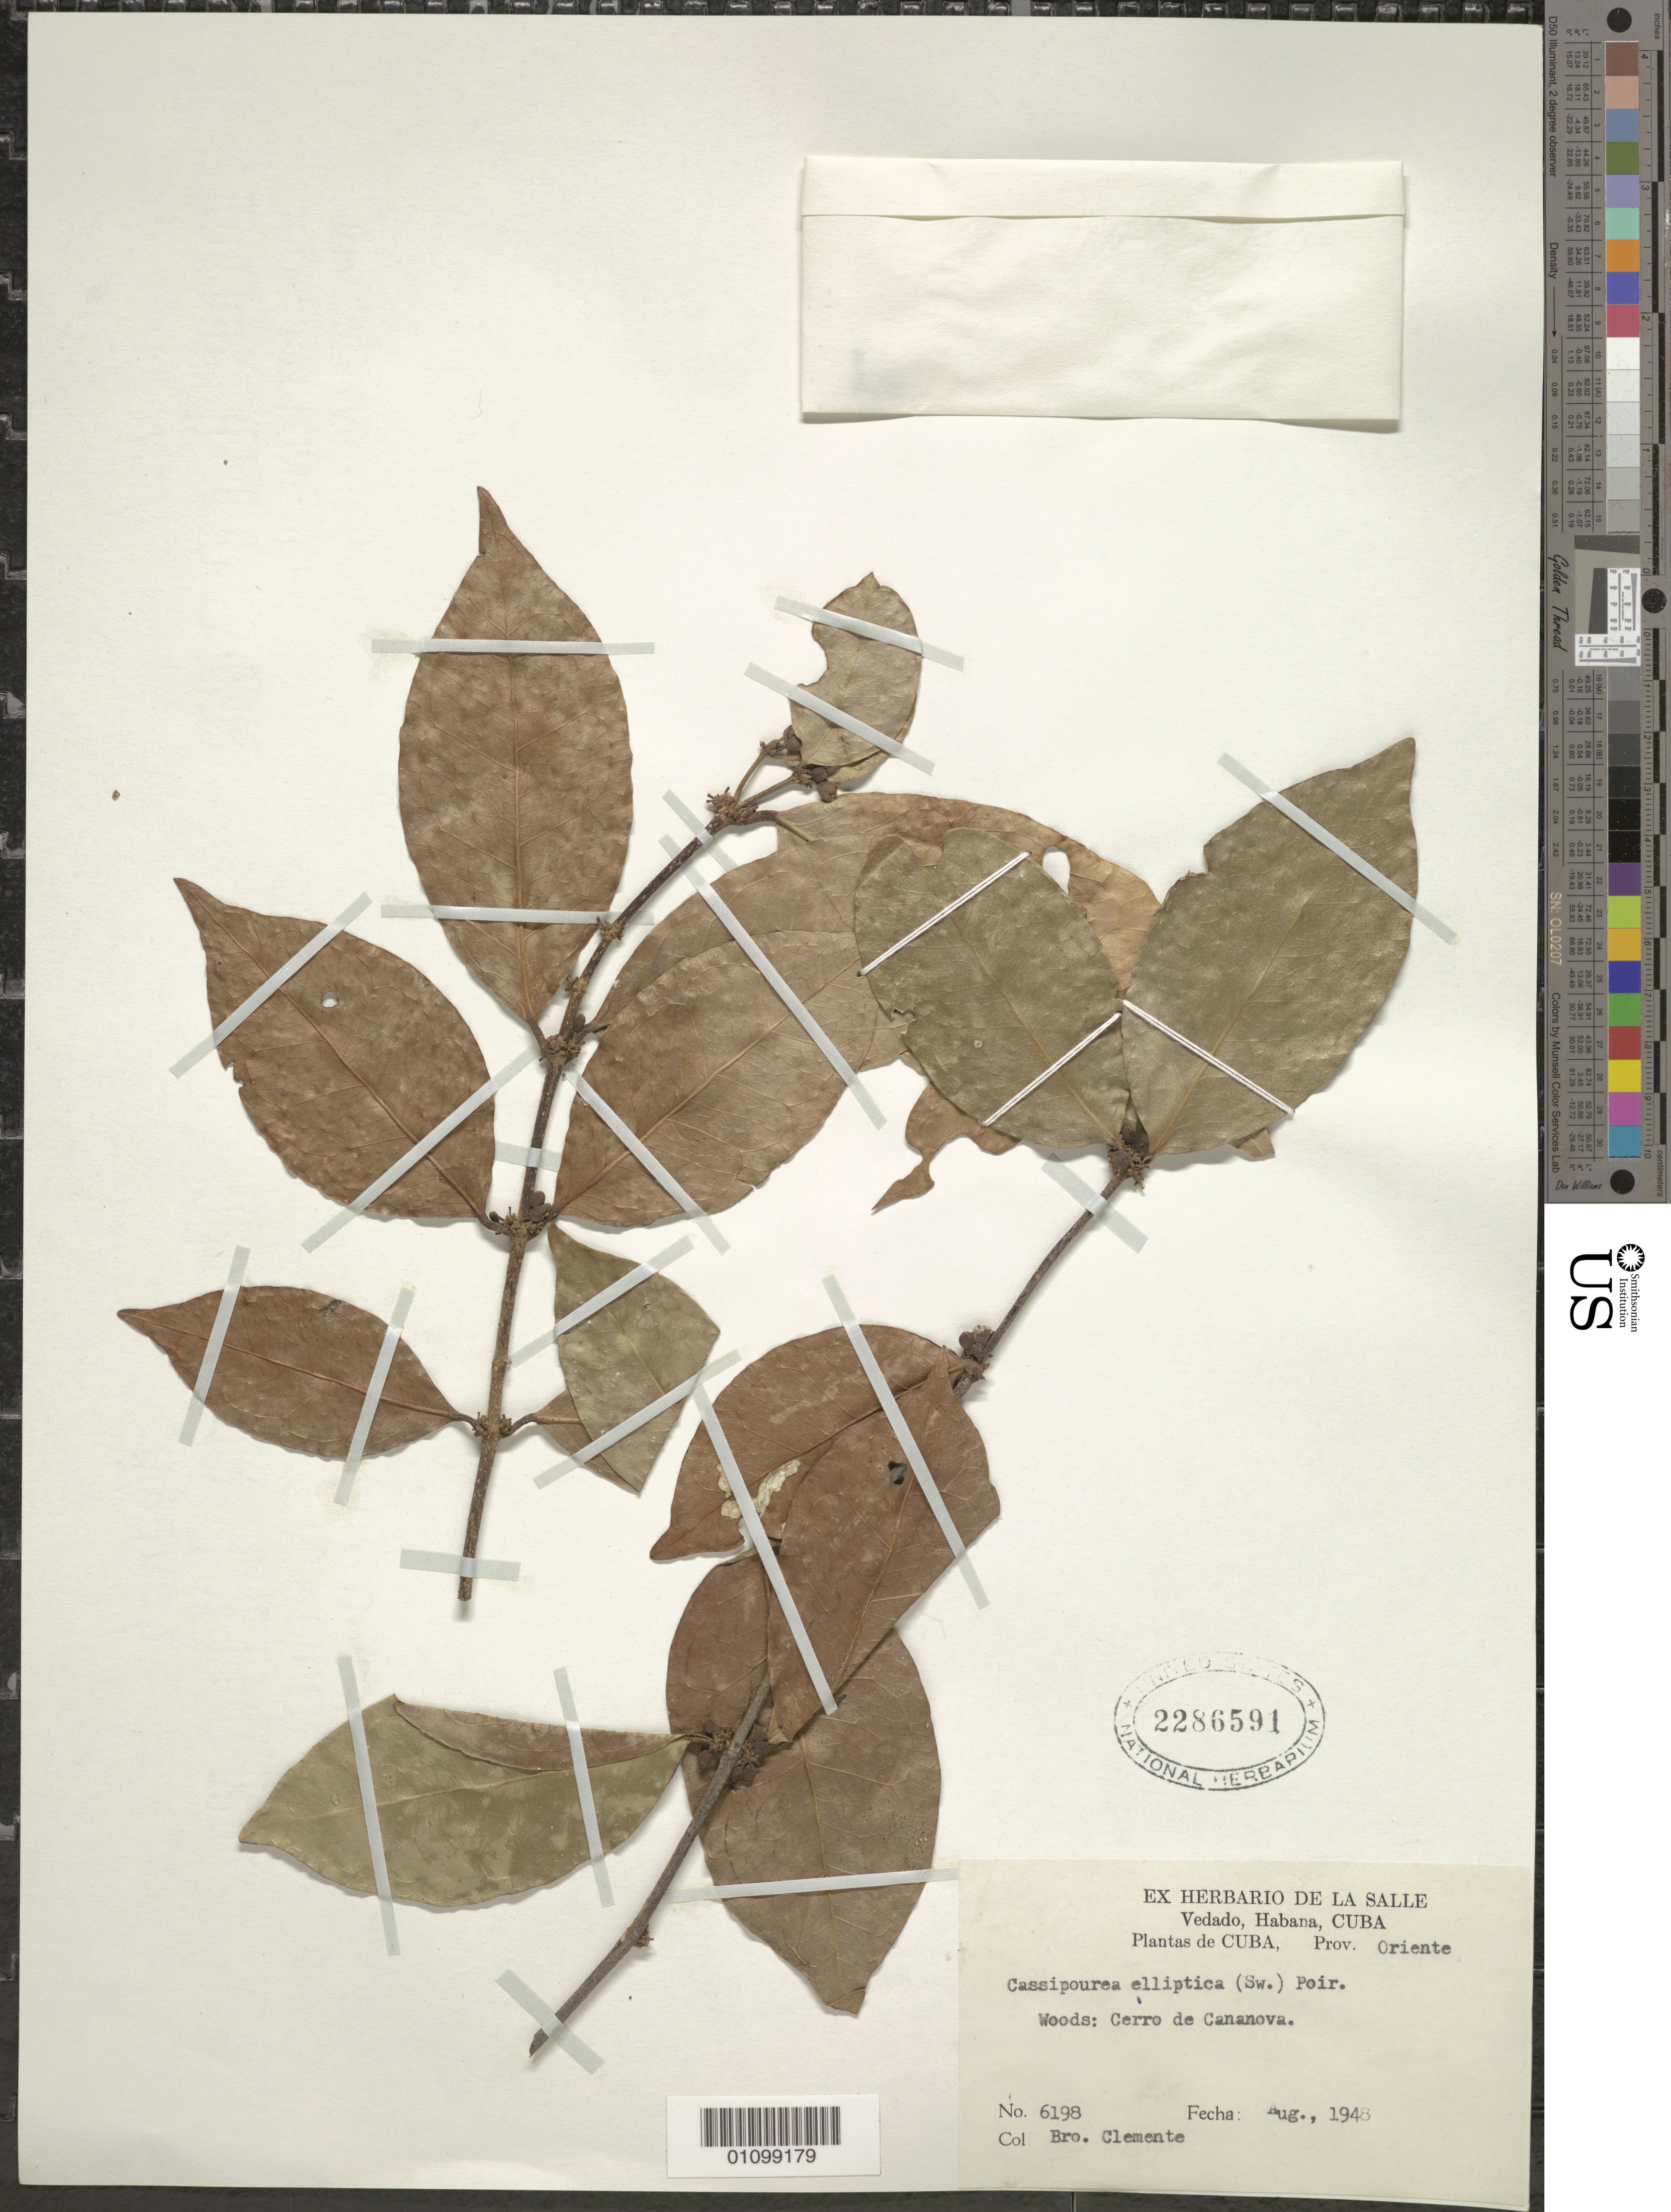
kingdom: Plantae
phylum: Tracheophyta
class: Magnoliopsida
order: Malpighiales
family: Rhizophoraceae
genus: Cassipourea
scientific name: Cassipourea elliptica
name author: (Sw.) Poir.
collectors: Bro. Clemente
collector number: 6198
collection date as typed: Aug 1948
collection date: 1948-08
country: Cuba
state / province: Oriente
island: Cuba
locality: Woods: Cerro de Cananova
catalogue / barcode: US 2286591